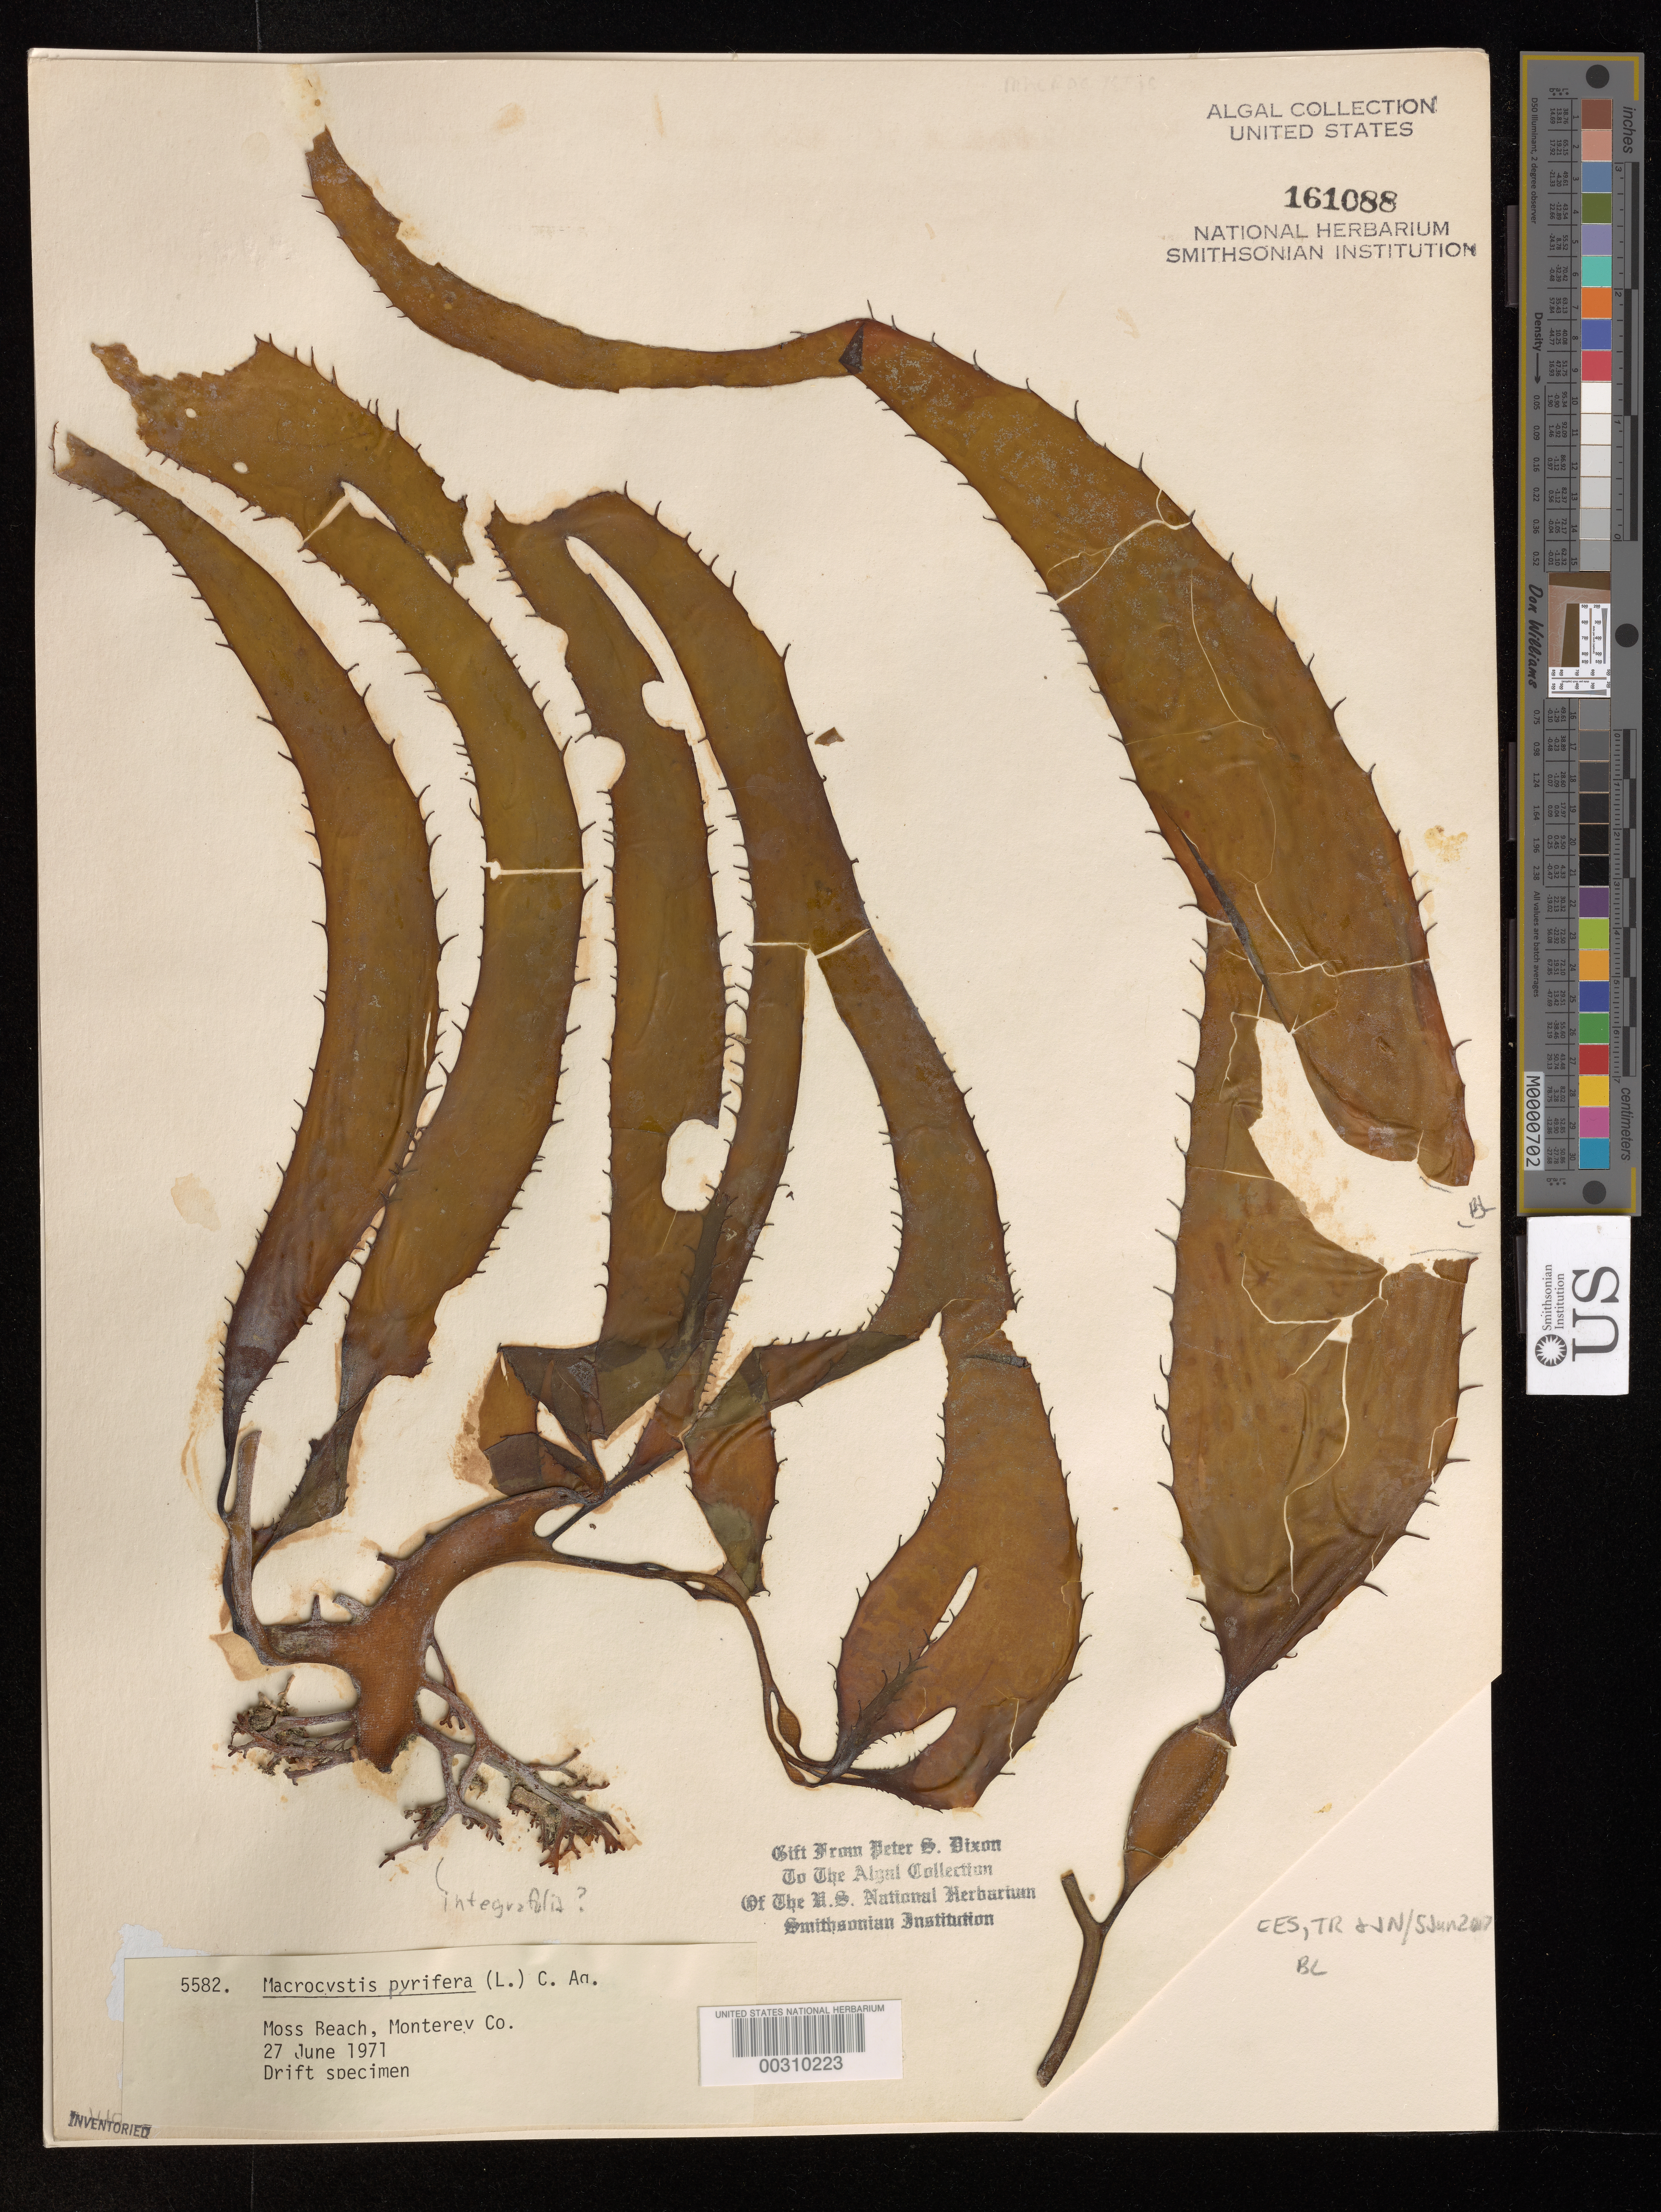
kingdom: Chromista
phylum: Ochrophyta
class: Phaeophyceae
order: Laminariales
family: Laminariaceae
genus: Macrocystis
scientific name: Macrocystis pyrifera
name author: (L.) C. Agardh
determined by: Dixon, P. S.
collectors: P. S. Dixon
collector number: PSD 5582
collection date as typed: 27 Jun 1971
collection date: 1971-06-27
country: United States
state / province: California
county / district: Monterey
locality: Moss Beach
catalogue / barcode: US 161088